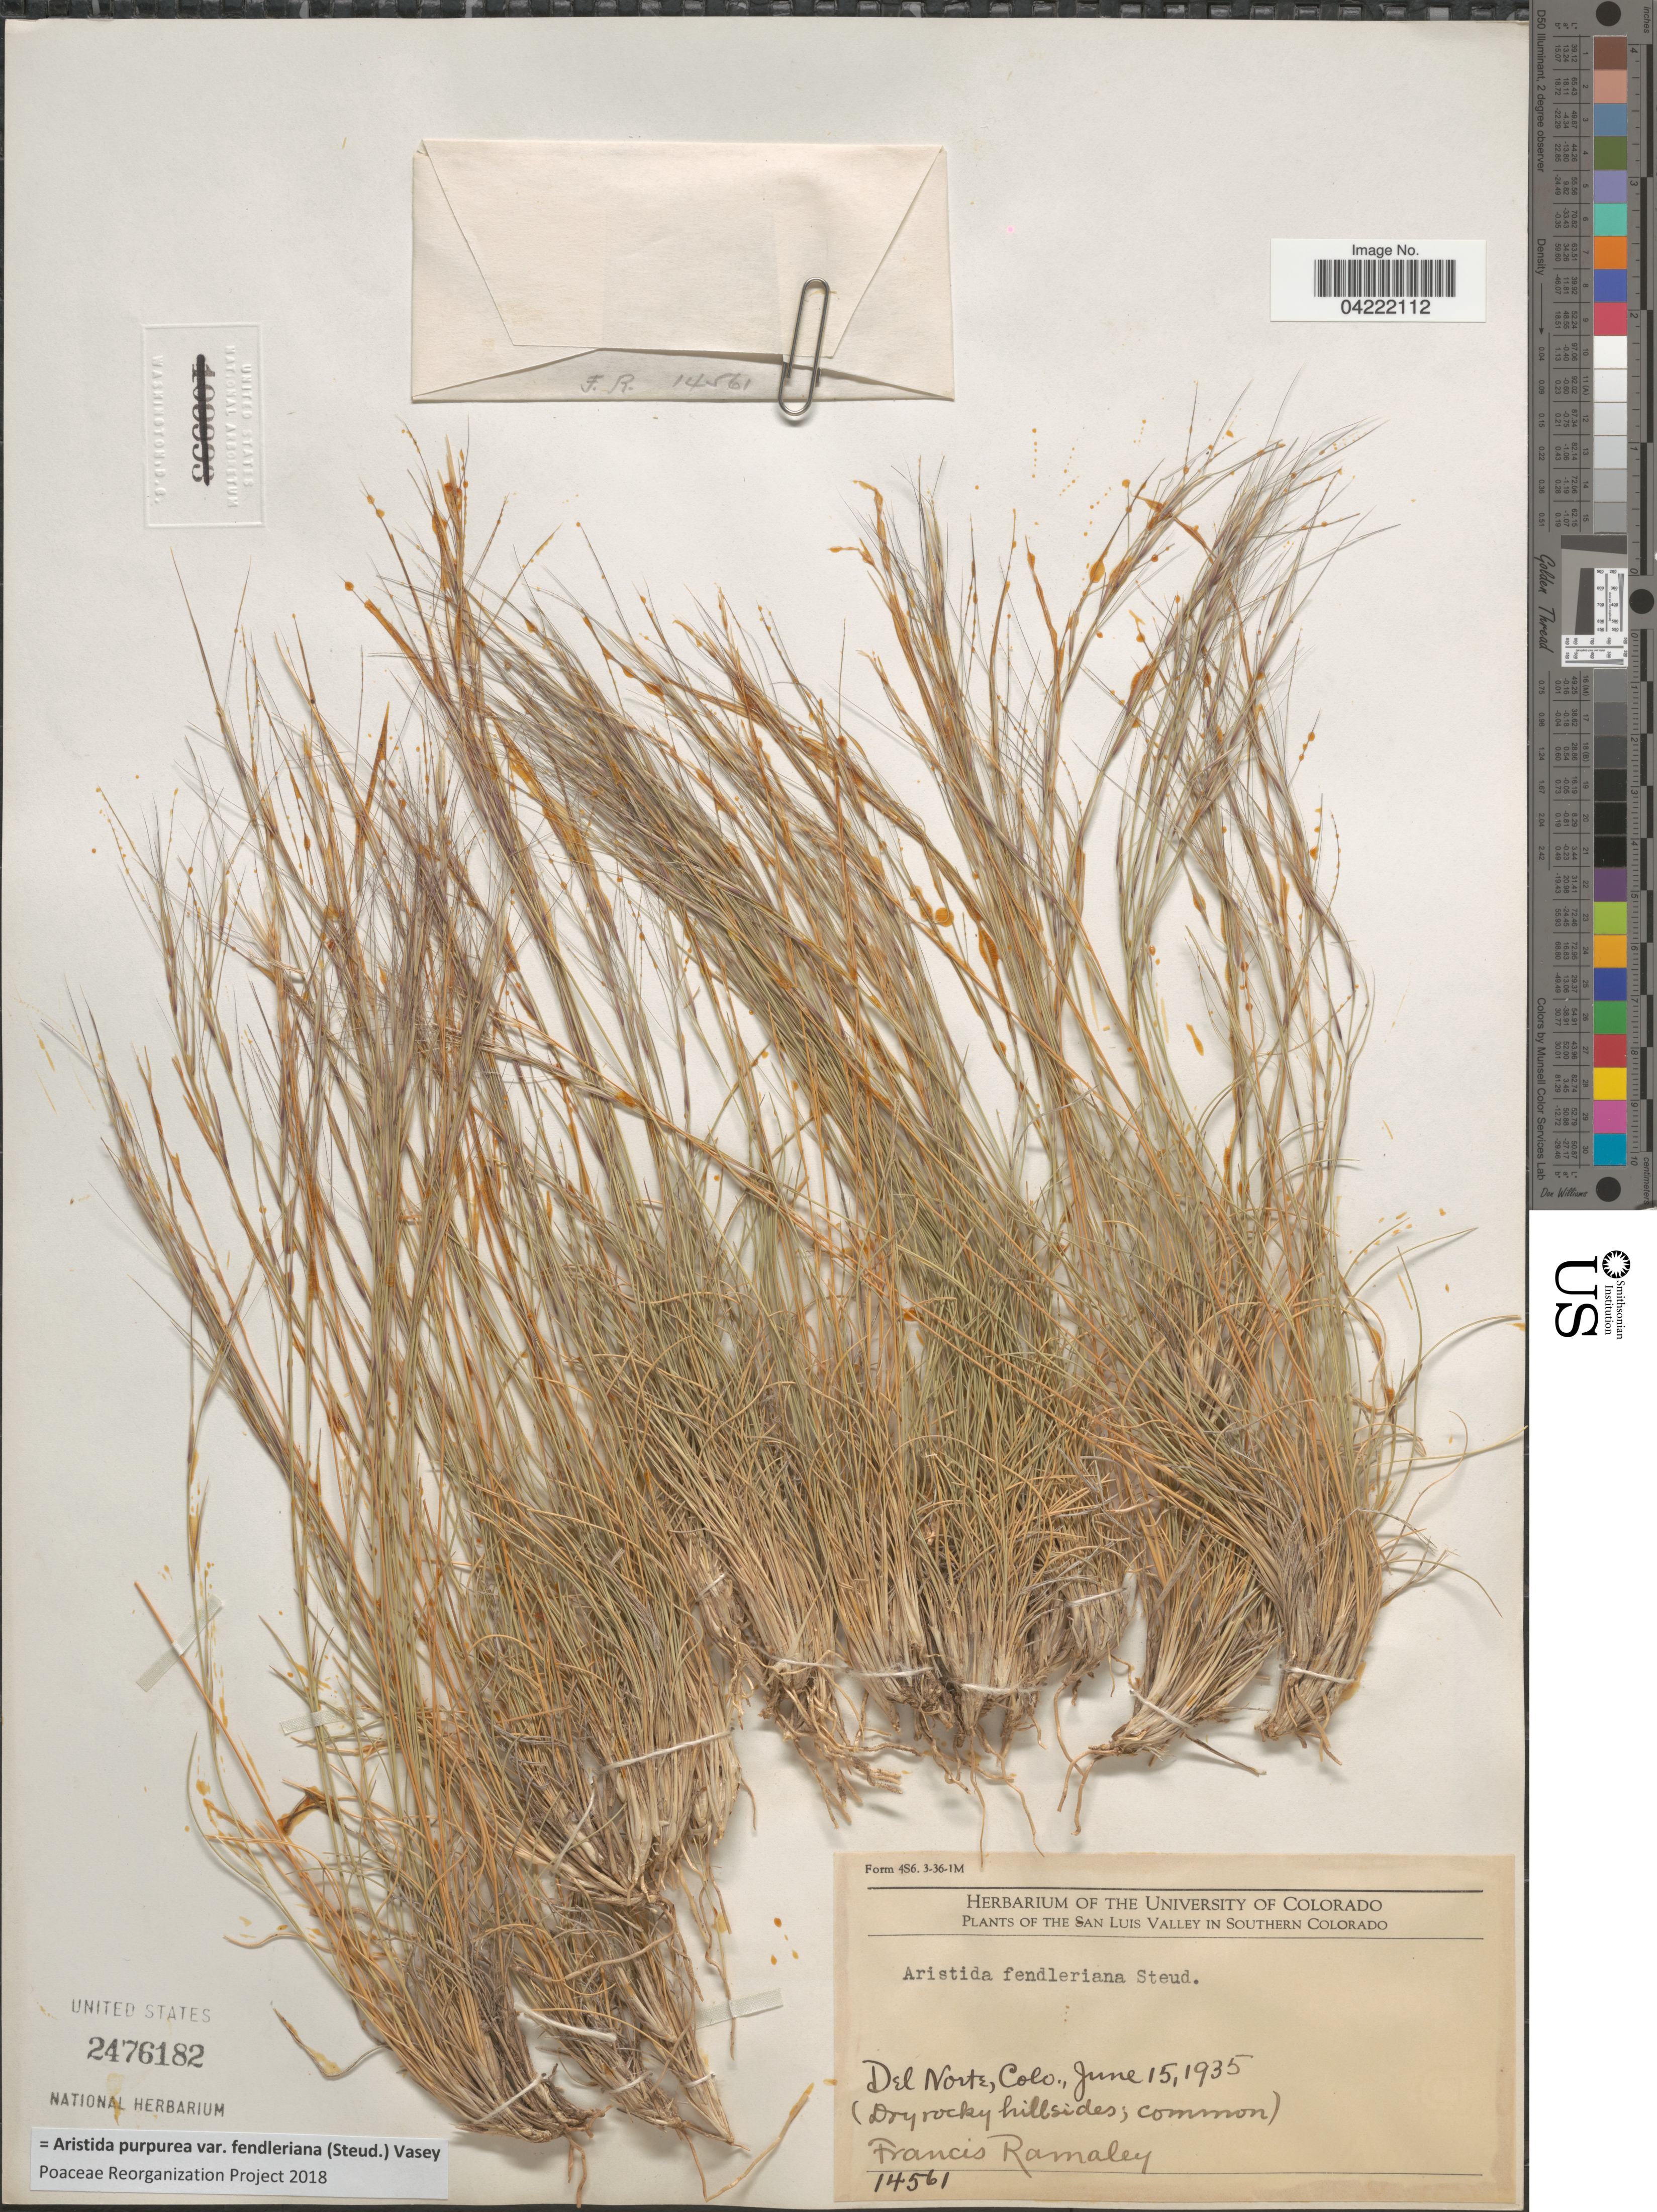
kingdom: Plantae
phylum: Tracheophyta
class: Liliopsida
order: Poales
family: Poaceae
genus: Aristida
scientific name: Aristida purpurea var. fendleriana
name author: (Steud.) Vasey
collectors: F. Ramaley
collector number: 14561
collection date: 1935-06-15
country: United States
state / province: Colorado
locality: The San Luis Valley In Southern Colorado. Del Norte.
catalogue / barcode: US 2476182